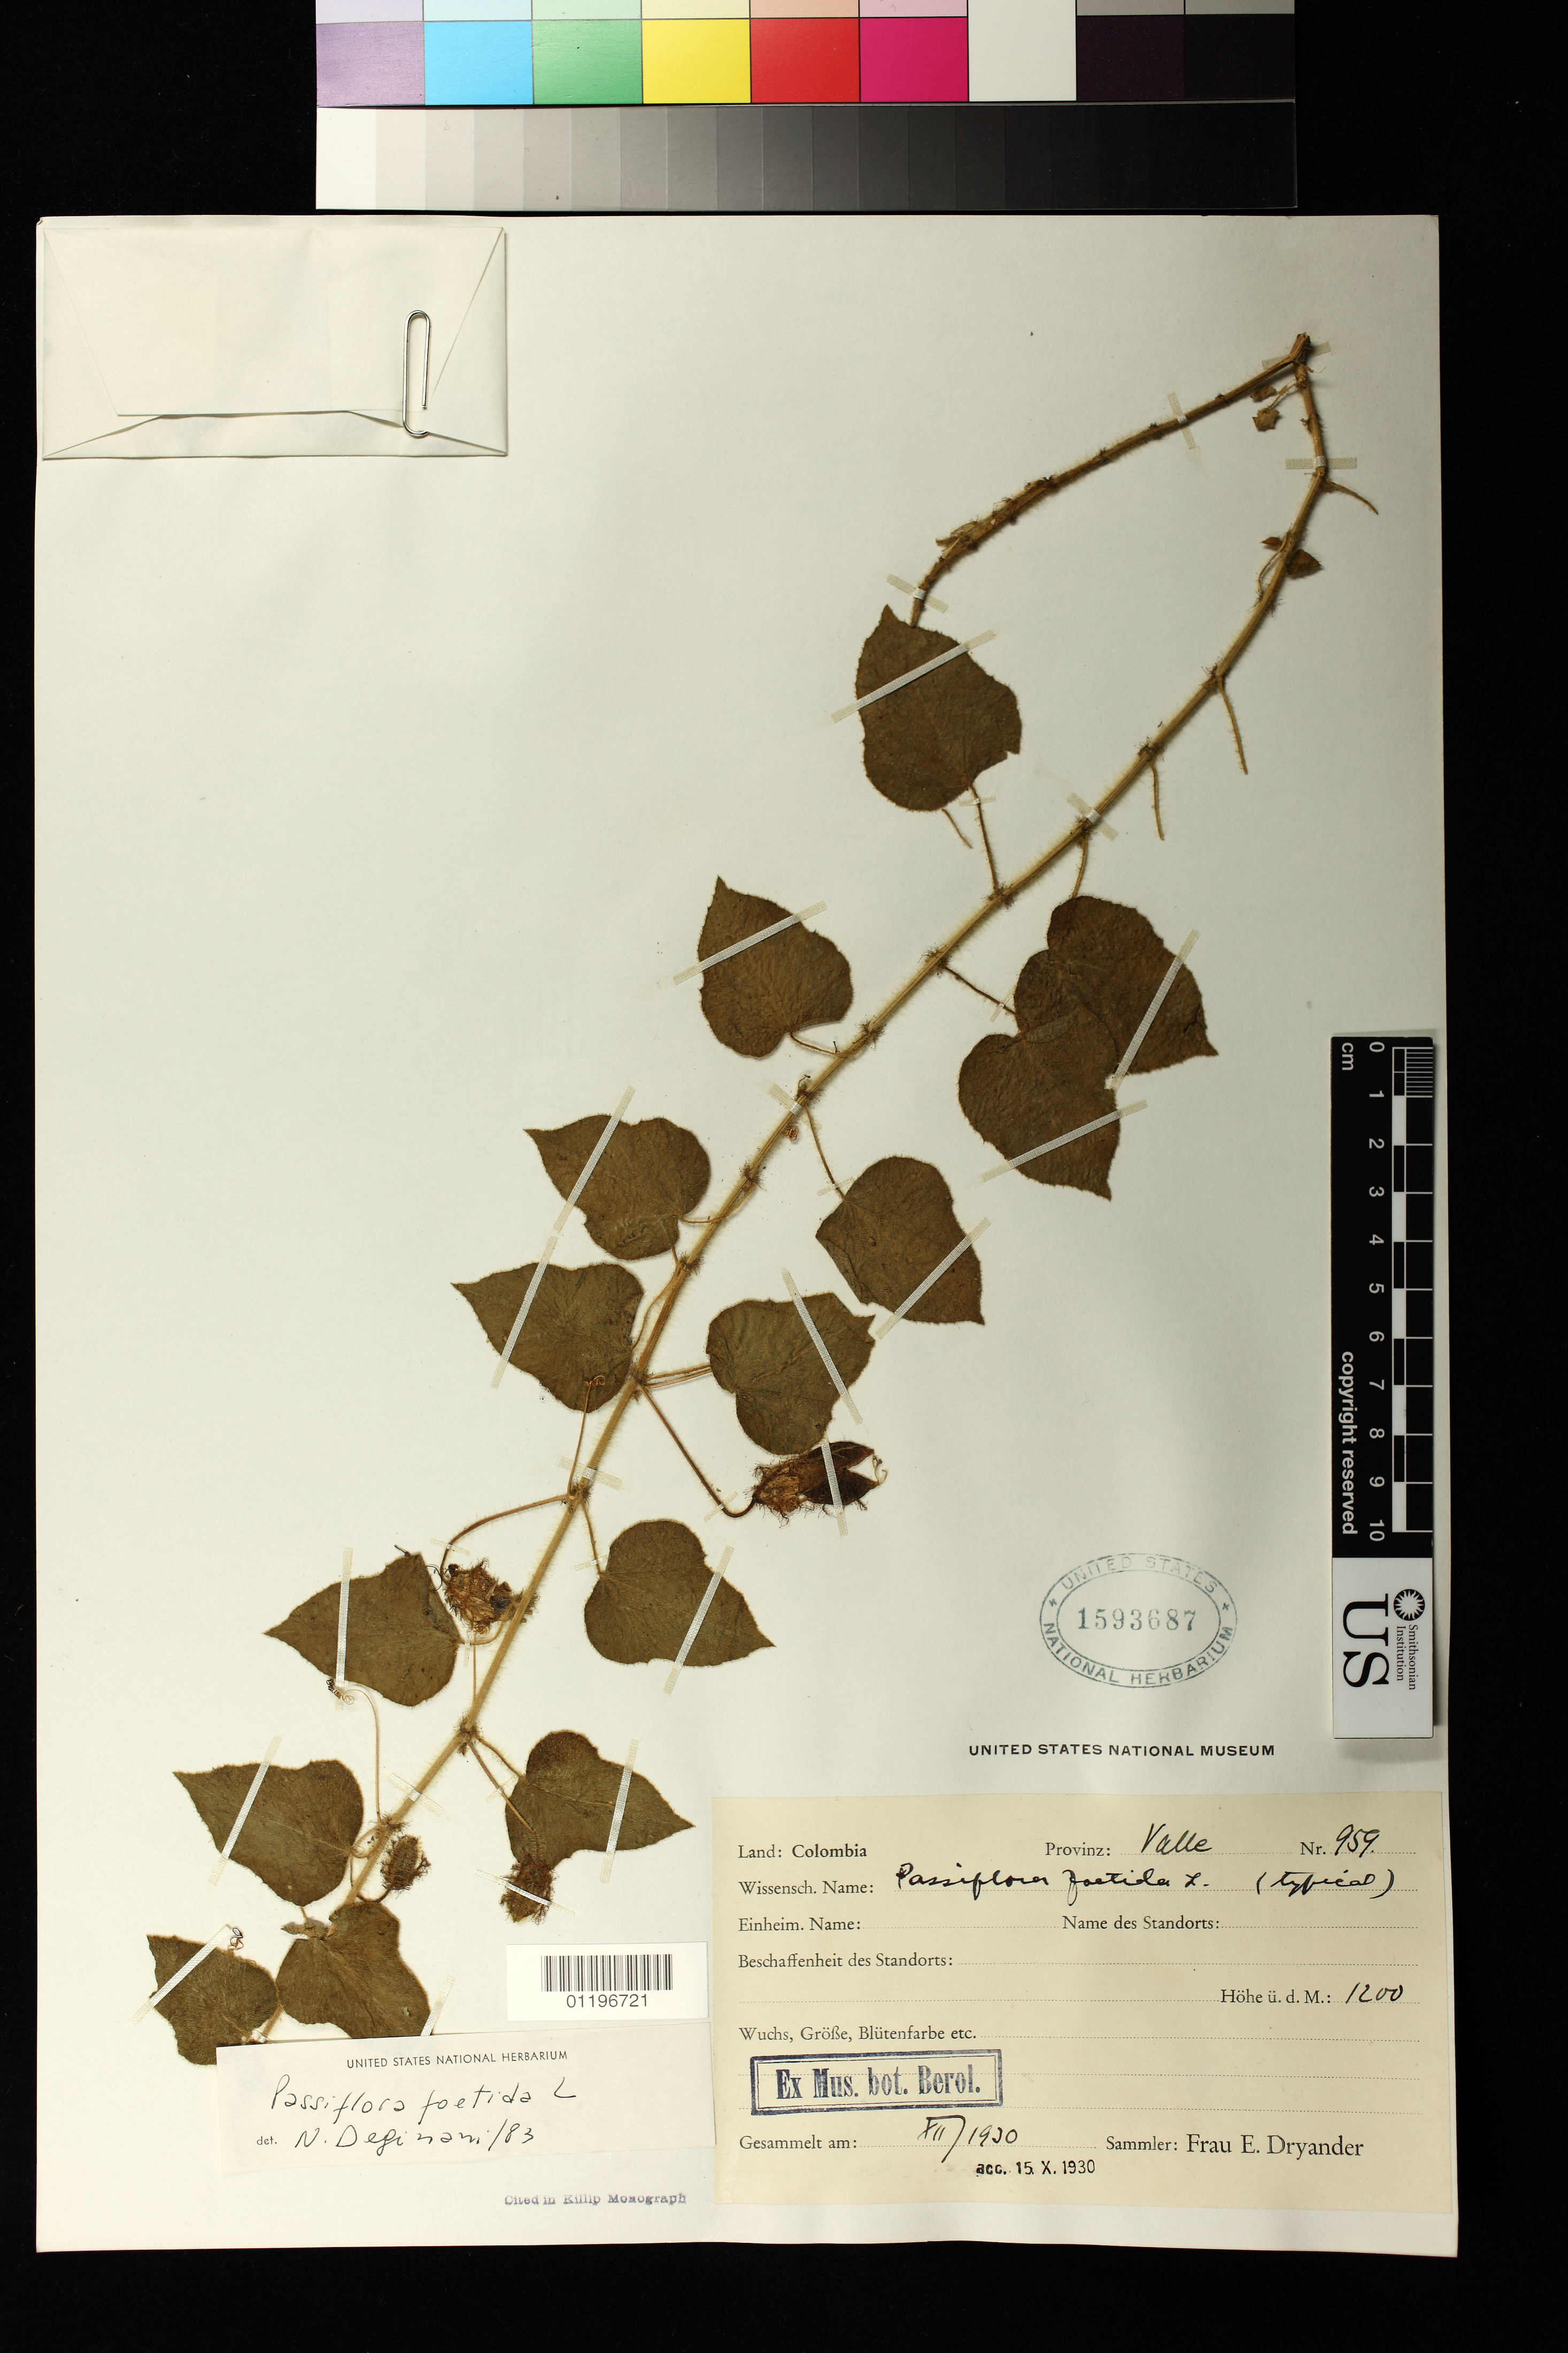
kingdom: Plantae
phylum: Tracheophyta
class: Magnoliopsida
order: Malpighiales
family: Passifloraceae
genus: Passiflora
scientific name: Passiflora foetida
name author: L.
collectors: E. I. Dryander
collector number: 959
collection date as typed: Dec 1930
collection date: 1930-12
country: Colombia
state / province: Valle del Cauca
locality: Valle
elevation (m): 1200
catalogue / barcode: US 1593687